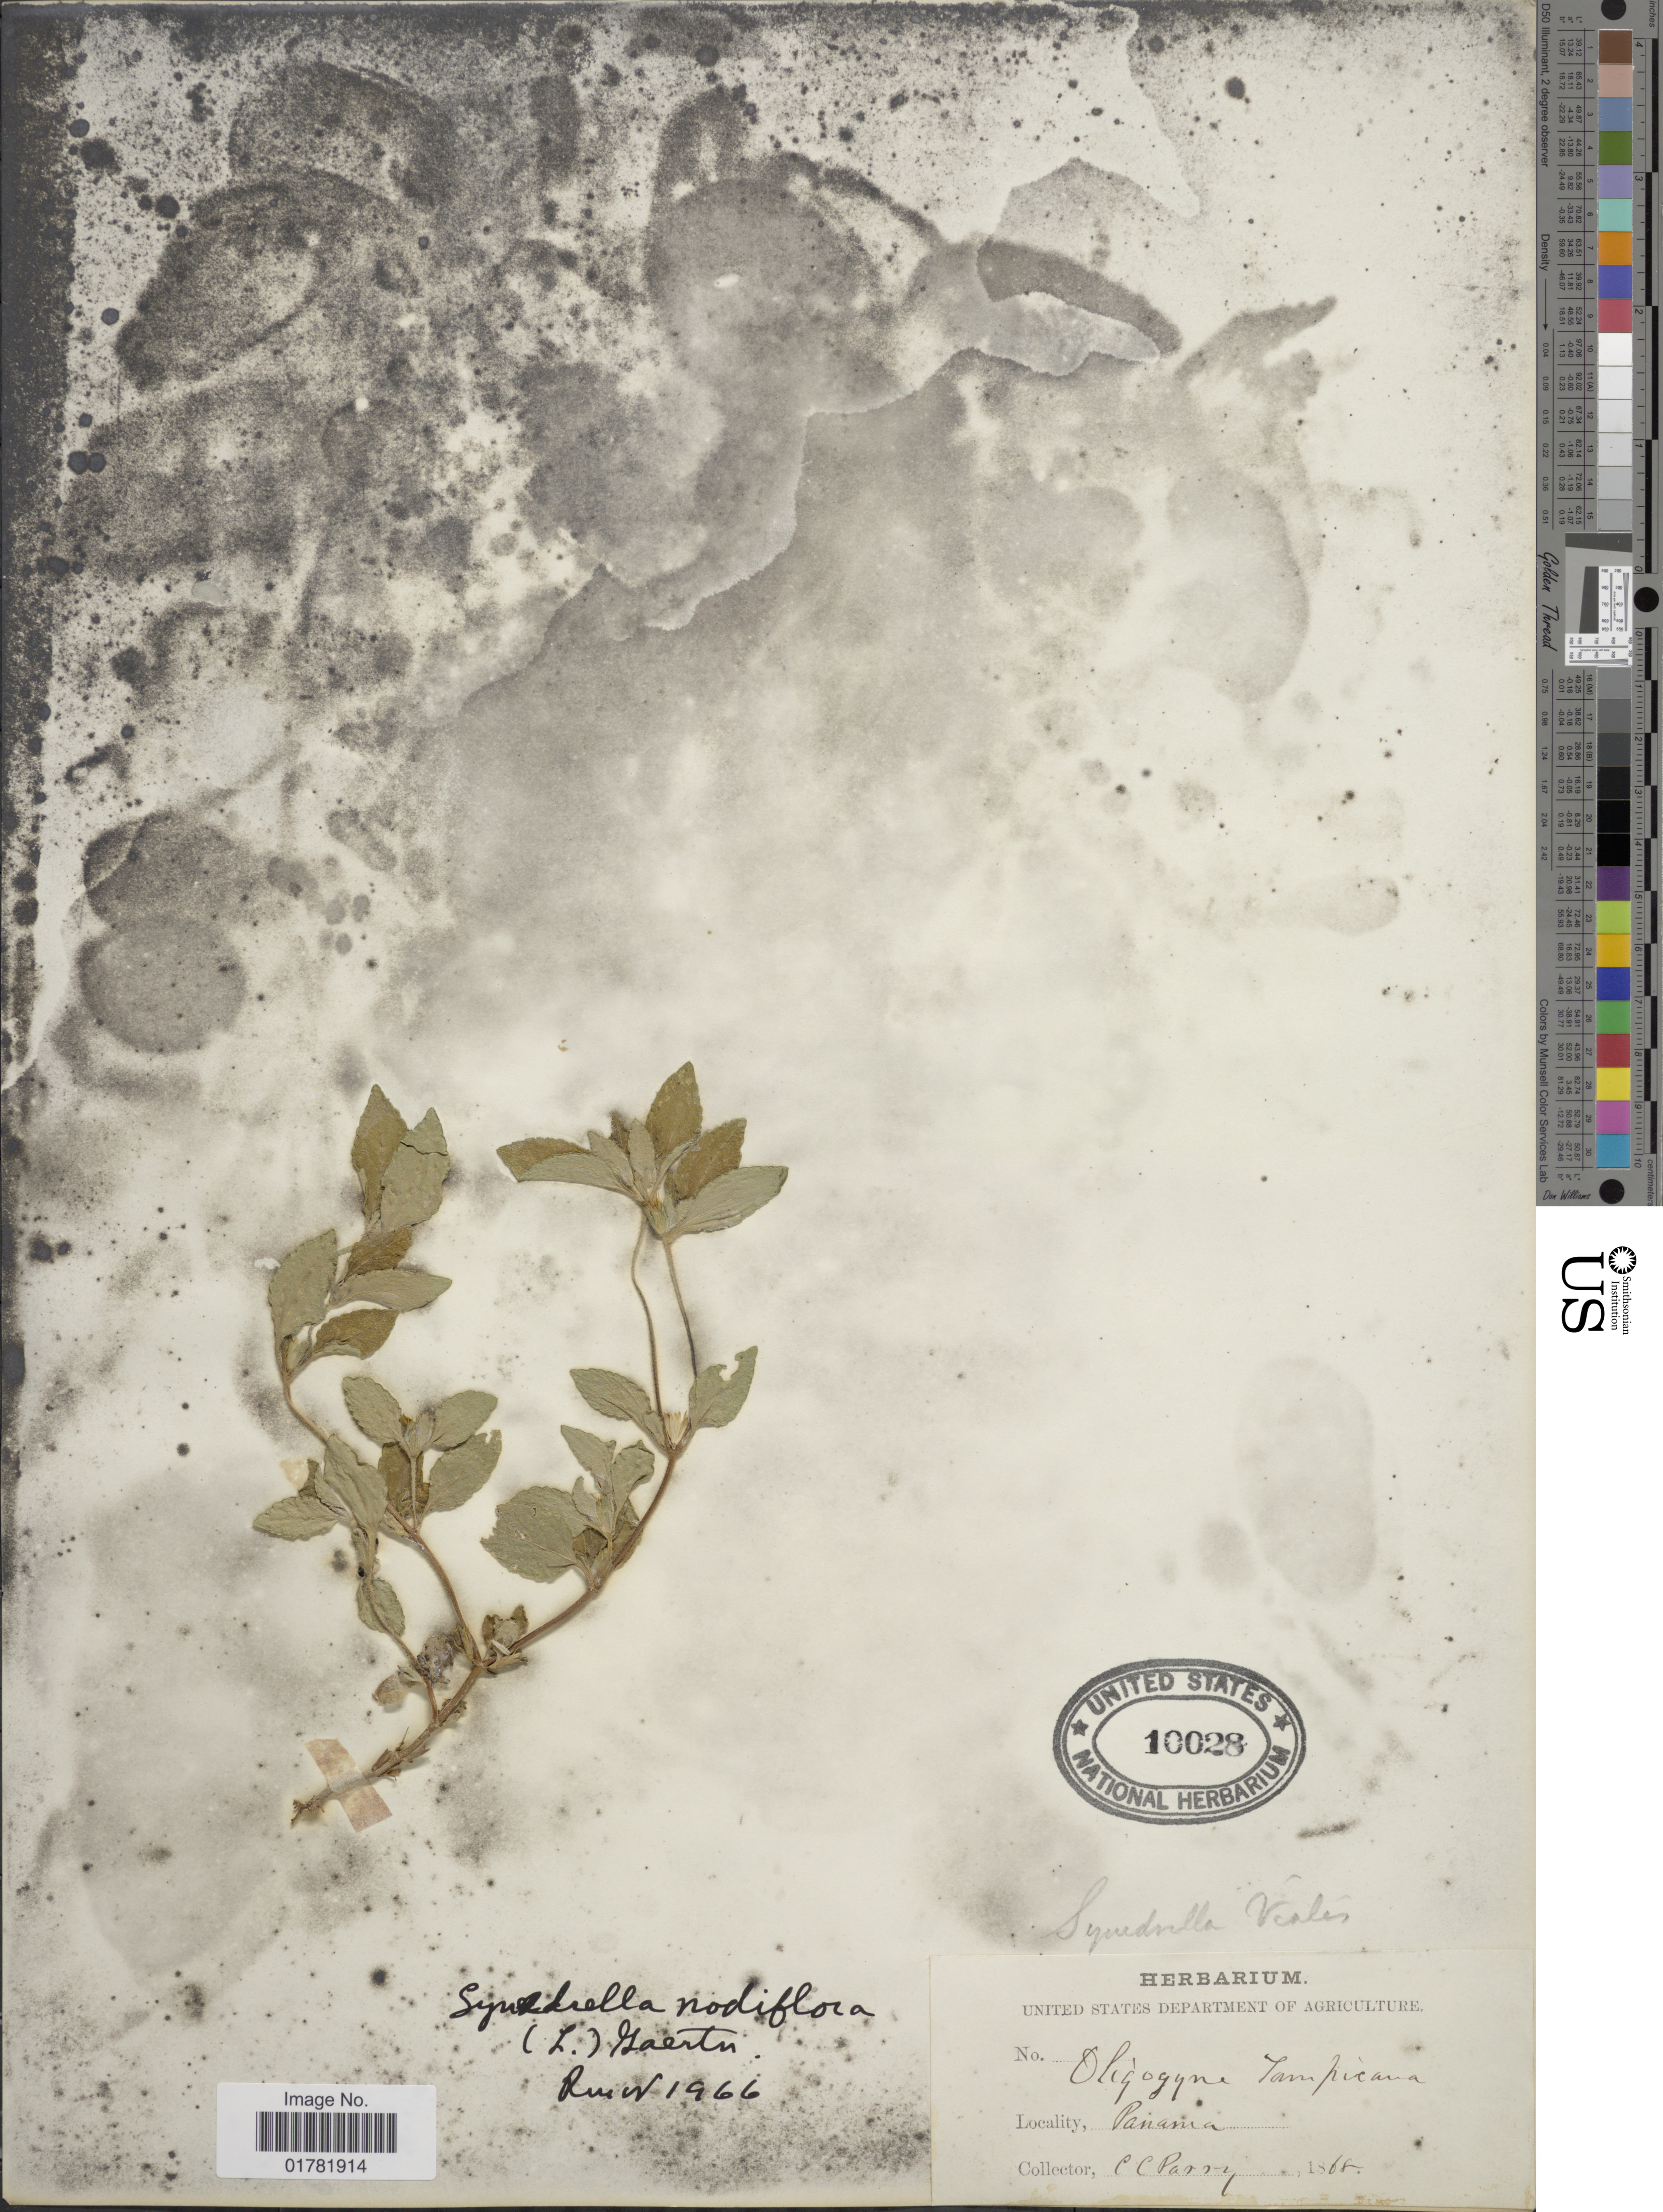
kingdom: Plantae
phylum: Tracheophyta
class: Magnoliopsida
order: Asterales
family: Asteraceae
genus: Synedrella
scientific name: Synedrella nodiflora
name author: (L.) Gaertn.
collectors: C. C. Parry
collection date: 1868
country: Panama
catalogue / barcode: US 10028